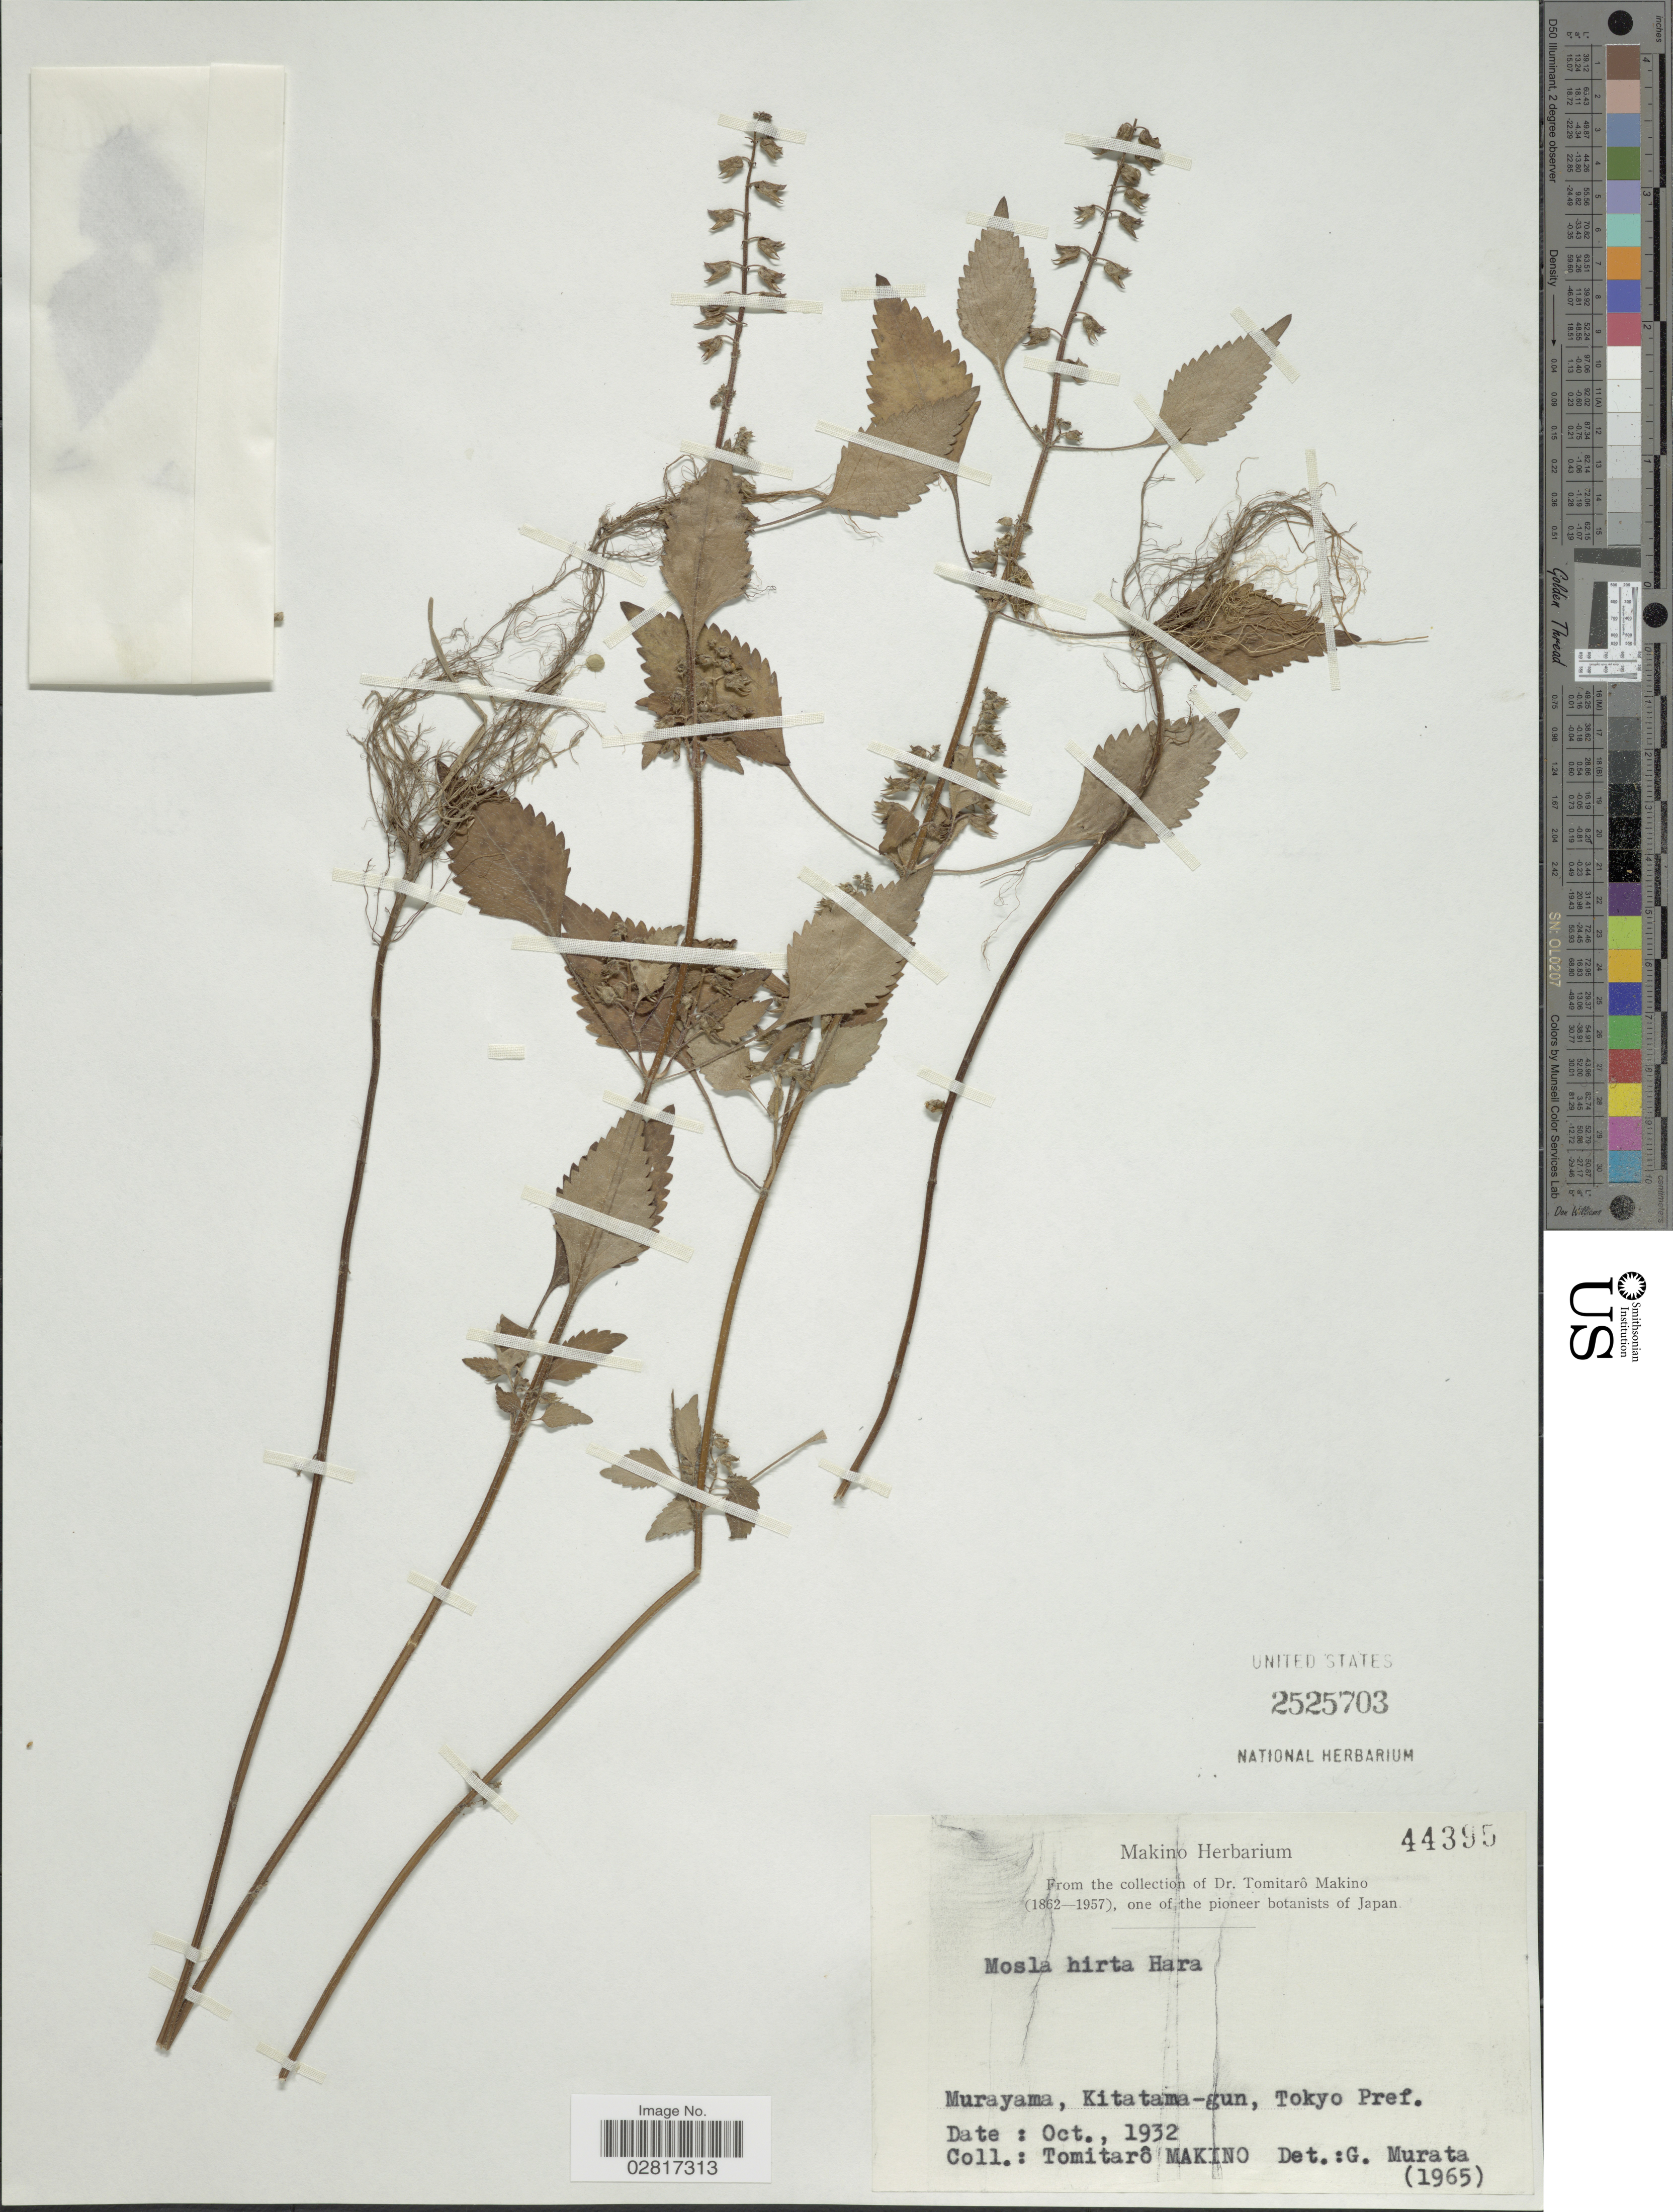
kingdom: Plantae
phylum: Tracheophyta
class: Magnoliopsida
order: Lamiales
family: Lamiaceae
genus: Mosla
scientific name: Mosla hirta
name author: (H. Hara) H. Hara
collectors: T. Makino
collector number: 44395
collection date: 1932-10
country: Japan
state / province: Tokyo, Federal City of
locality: Murayama, Kitatama-gun, Tokyo Pref.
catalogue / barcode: US 2525703